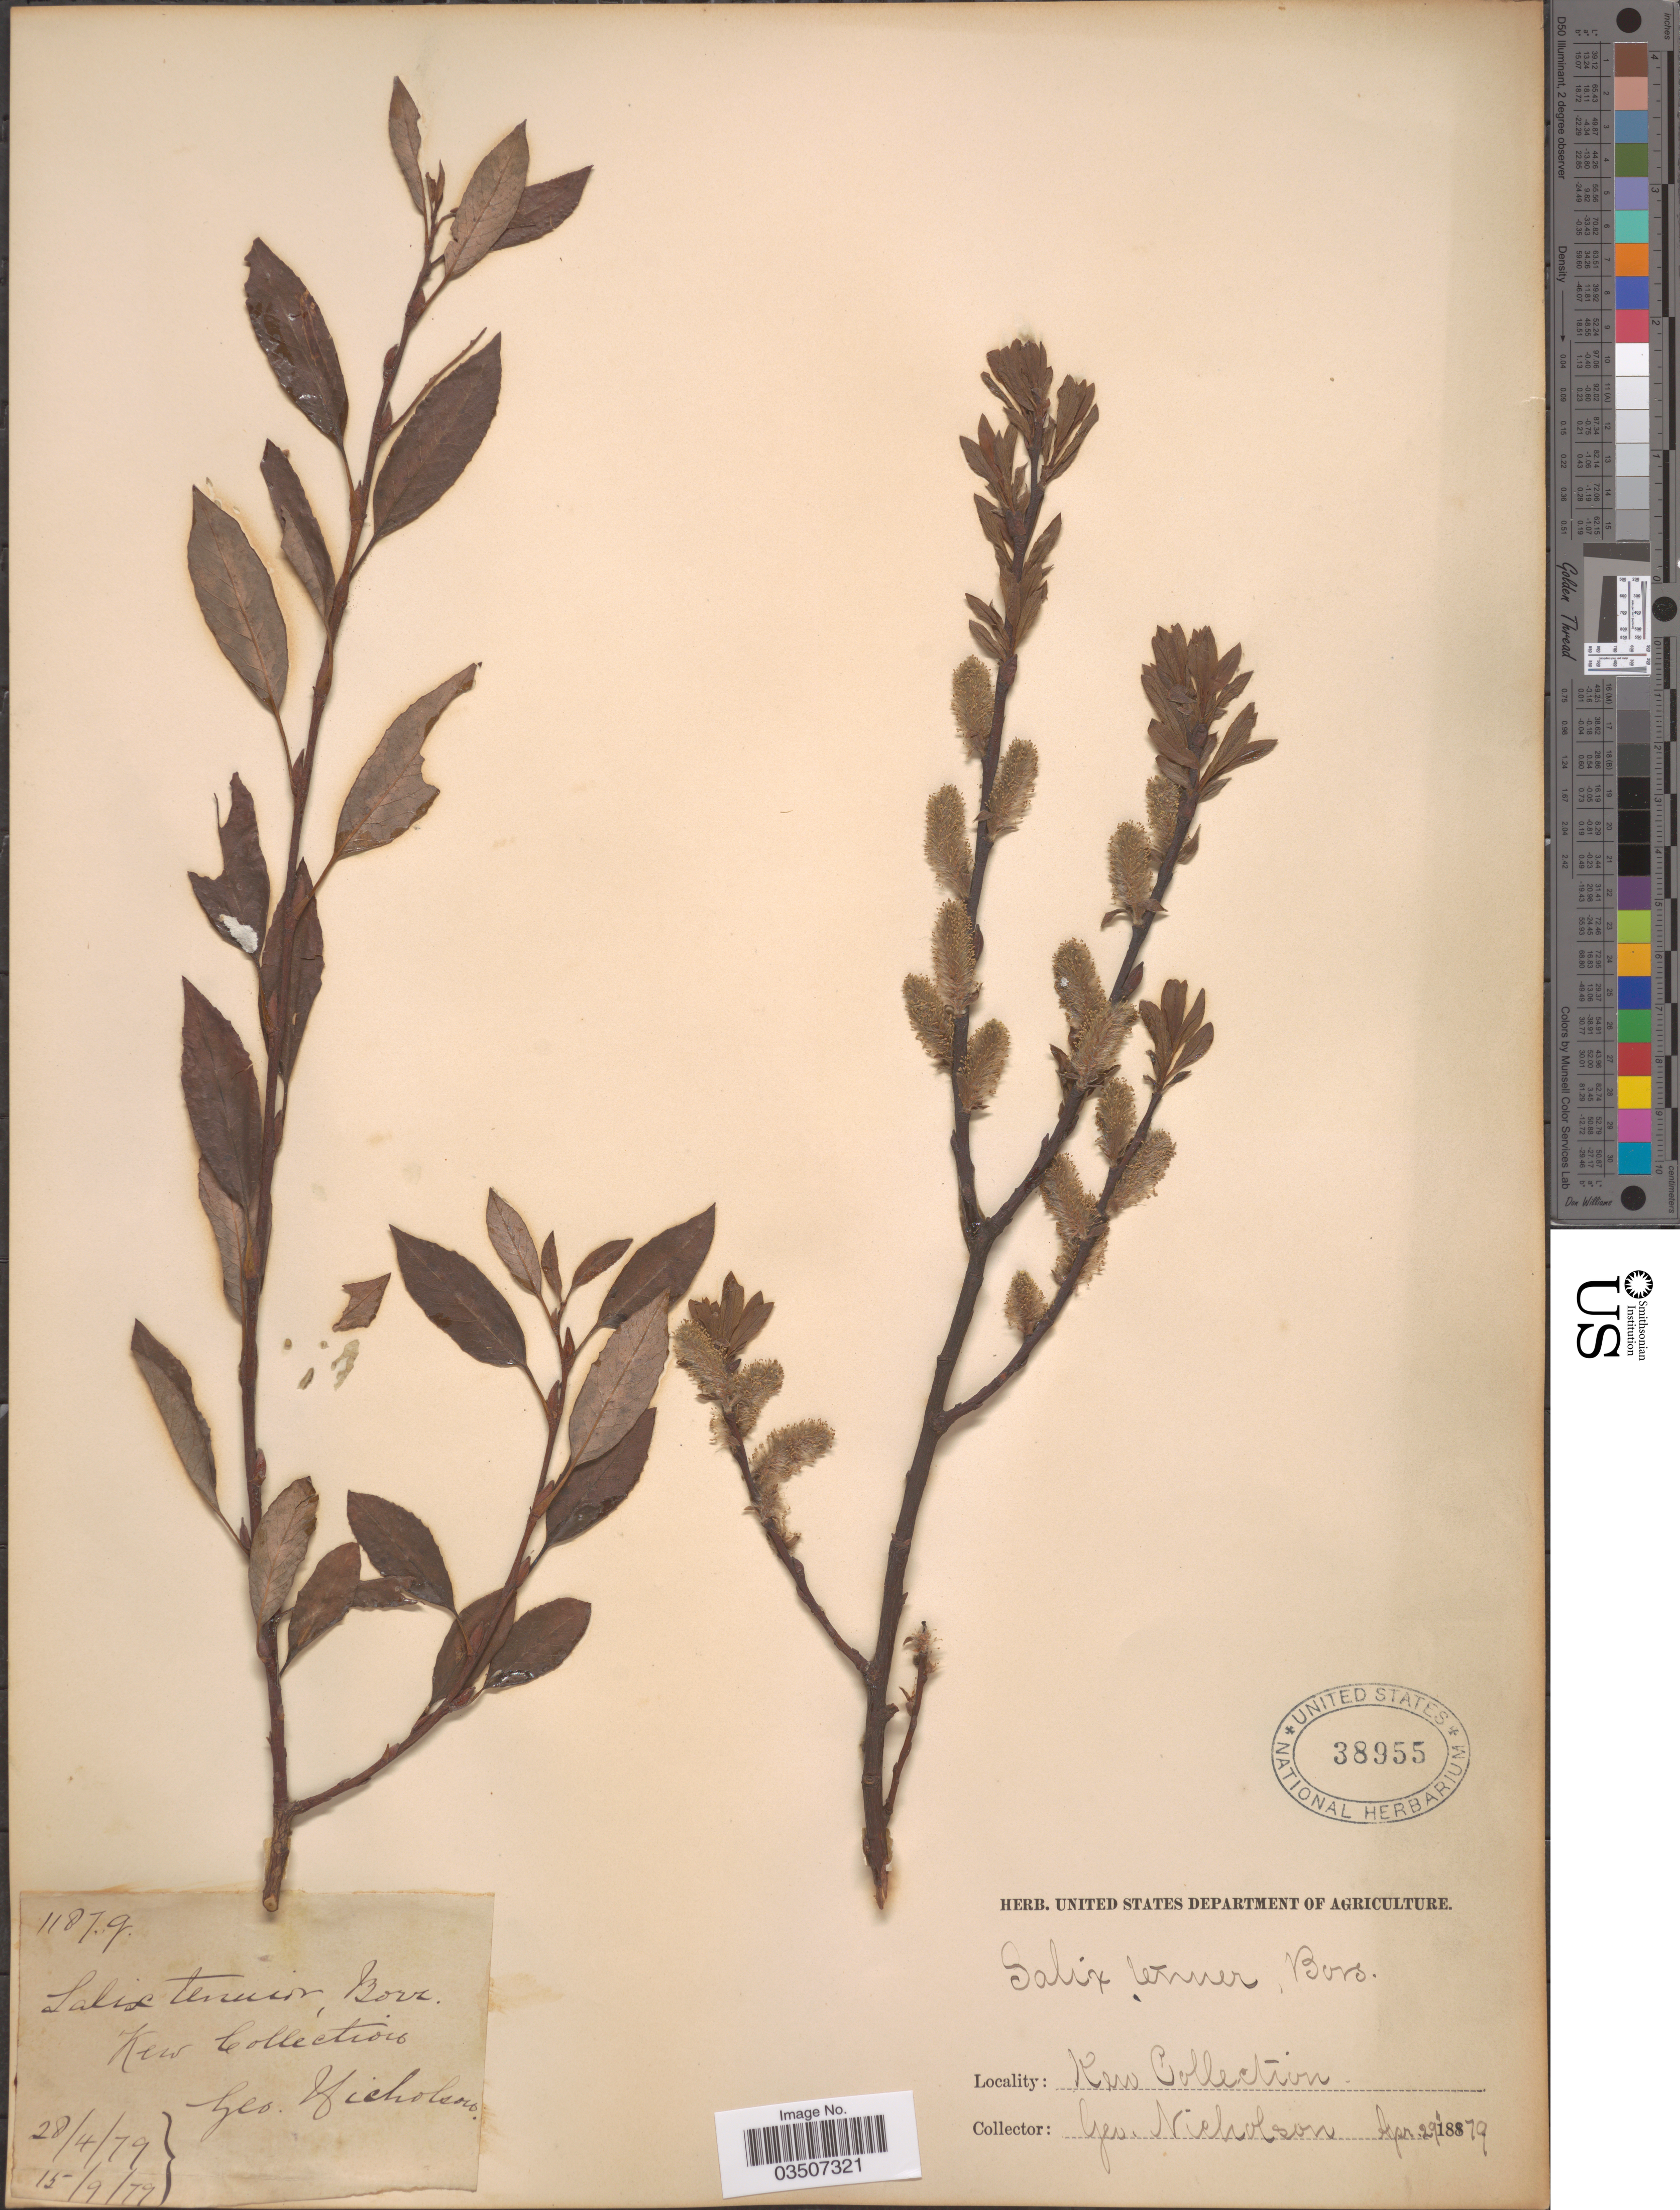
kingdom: Plantae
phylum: Tracheophyta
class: Magnoliopsida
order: Malpighiales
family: Salicaceae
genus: Salix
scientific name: Salix tenuior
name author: Borrer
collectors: G. Nicholson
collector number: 11879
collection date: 1879-04-29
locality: Kew Collection.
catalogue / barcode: US 38955